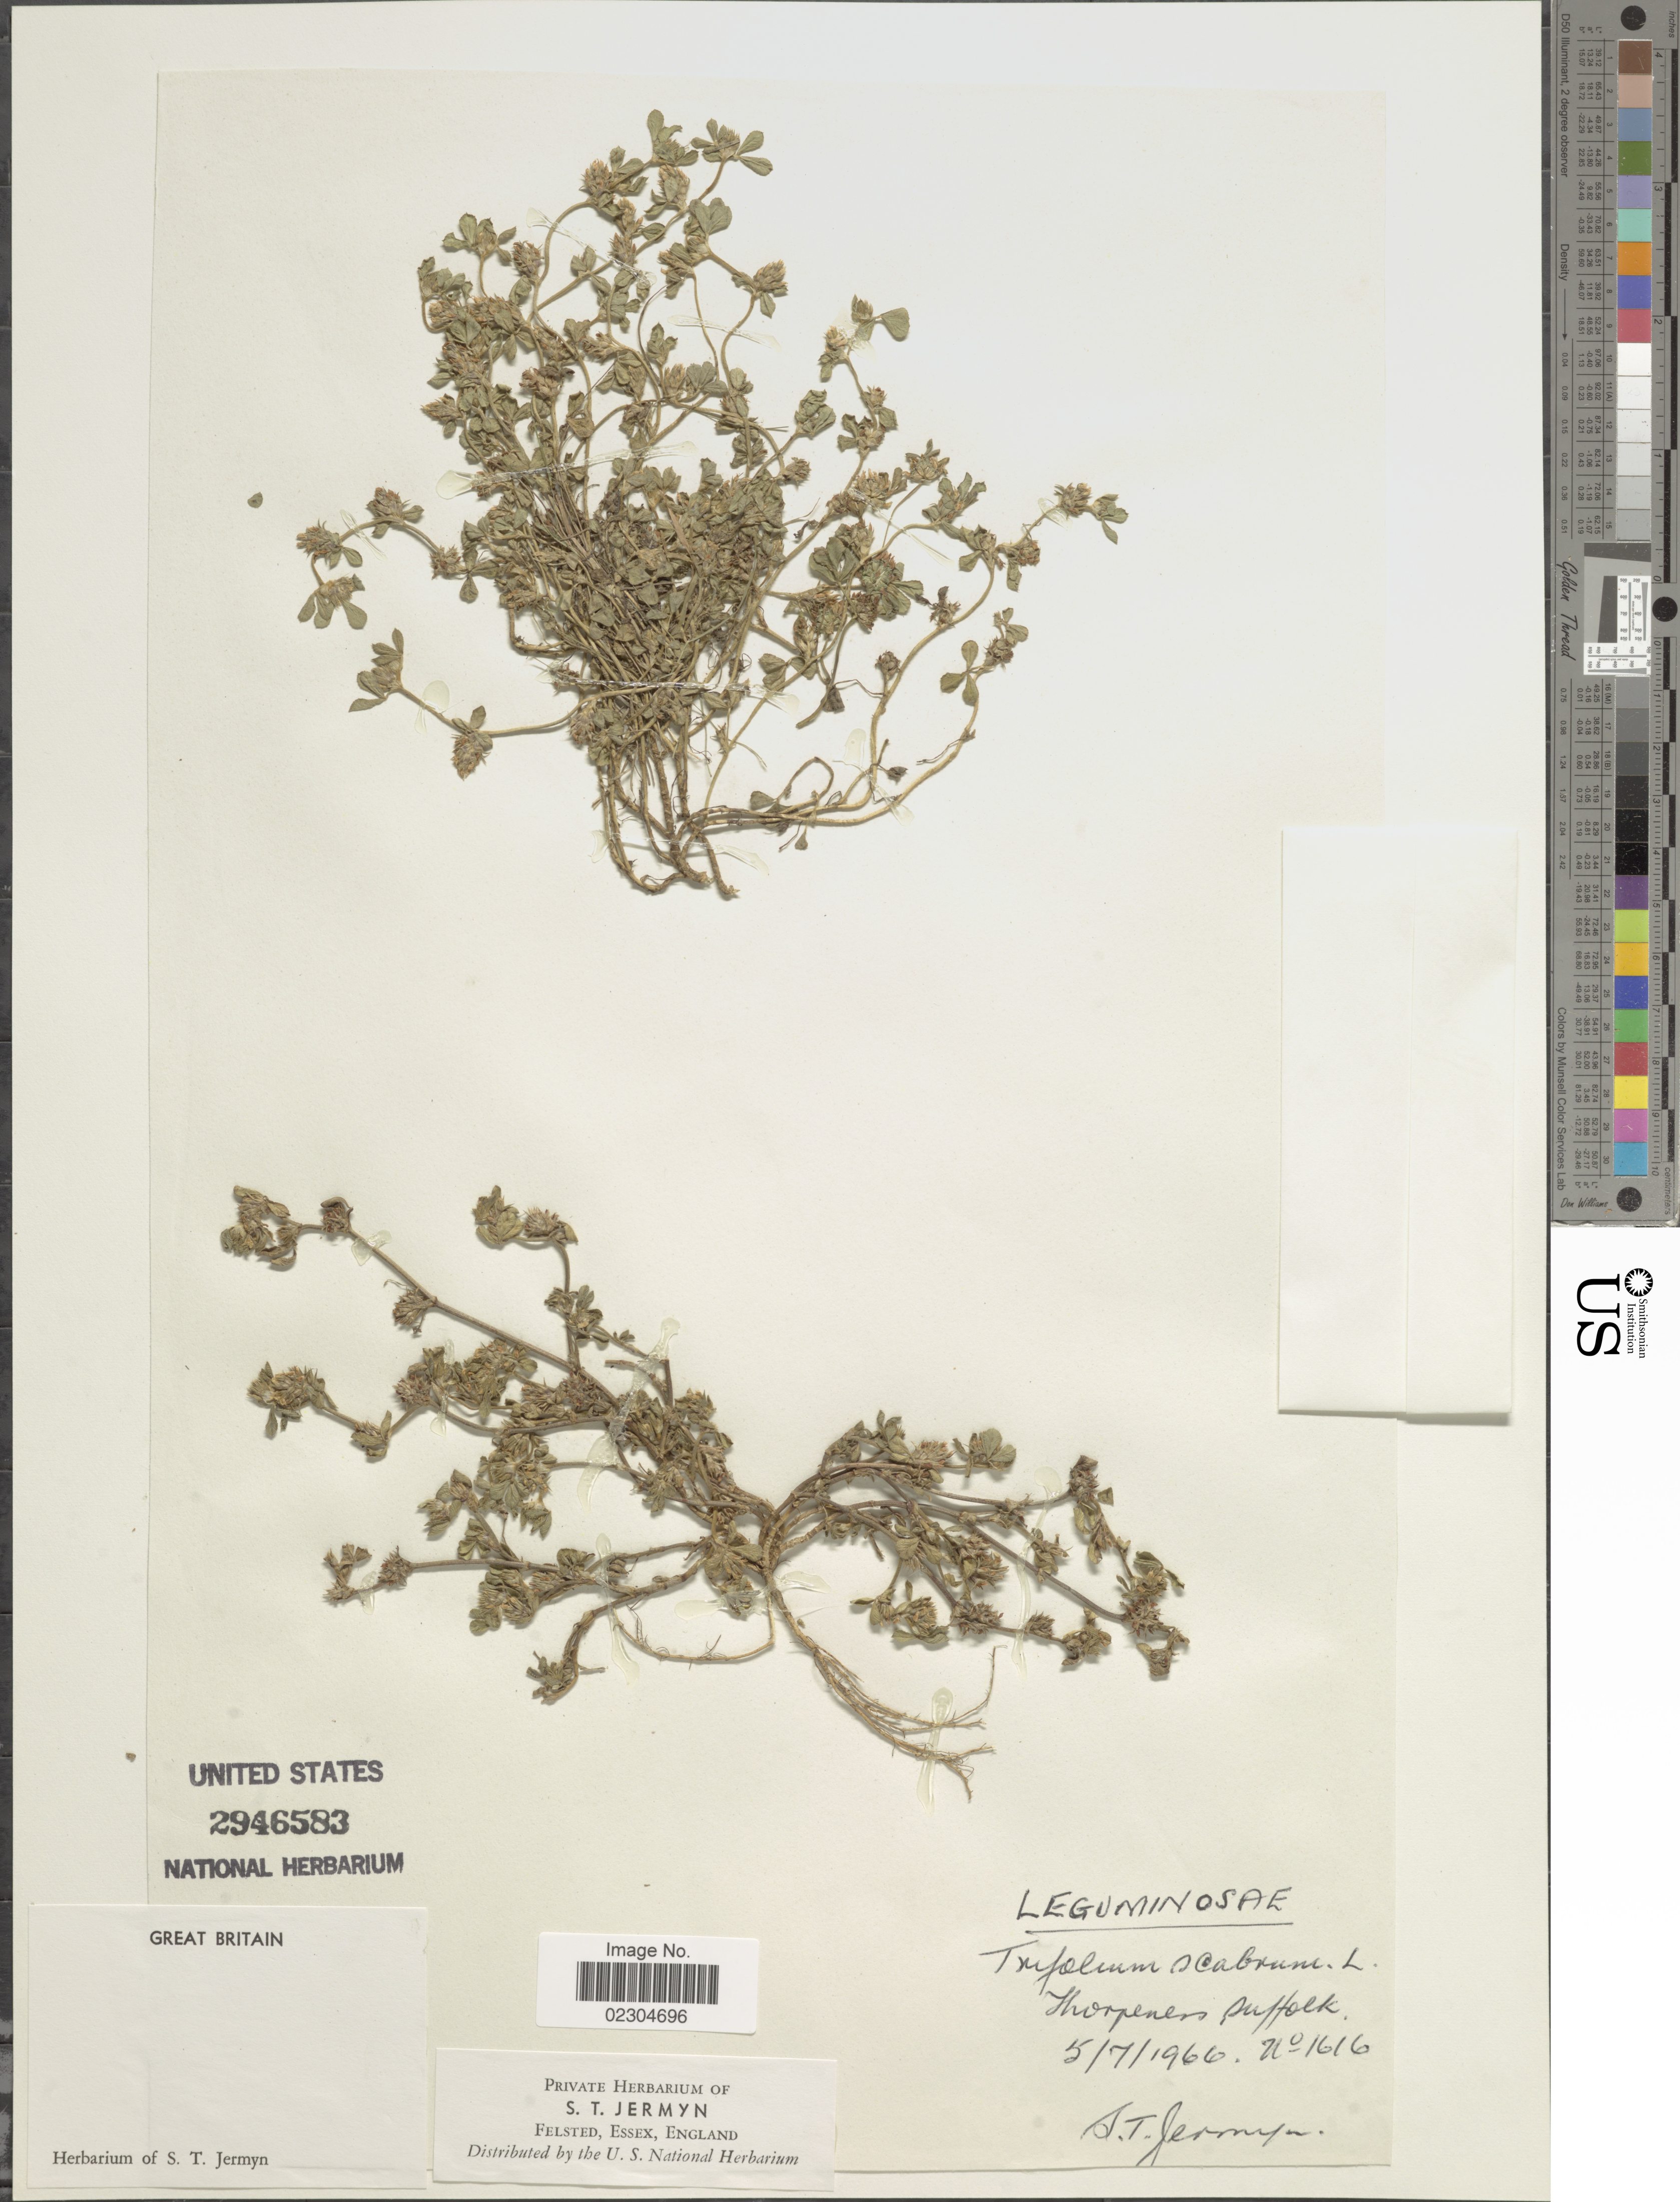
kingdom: Plantae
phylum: Tracheophyta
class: Magnoliopsida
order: Fabales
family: Fabaceae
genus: Trifolium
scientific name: Trifolium scabrum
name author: L.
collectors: S. Jermyn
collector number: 1616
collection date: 1966-07-05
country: United Kingdom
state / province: England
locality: Great Britain. Thorpeness Suffolk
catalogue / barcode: US 2946583